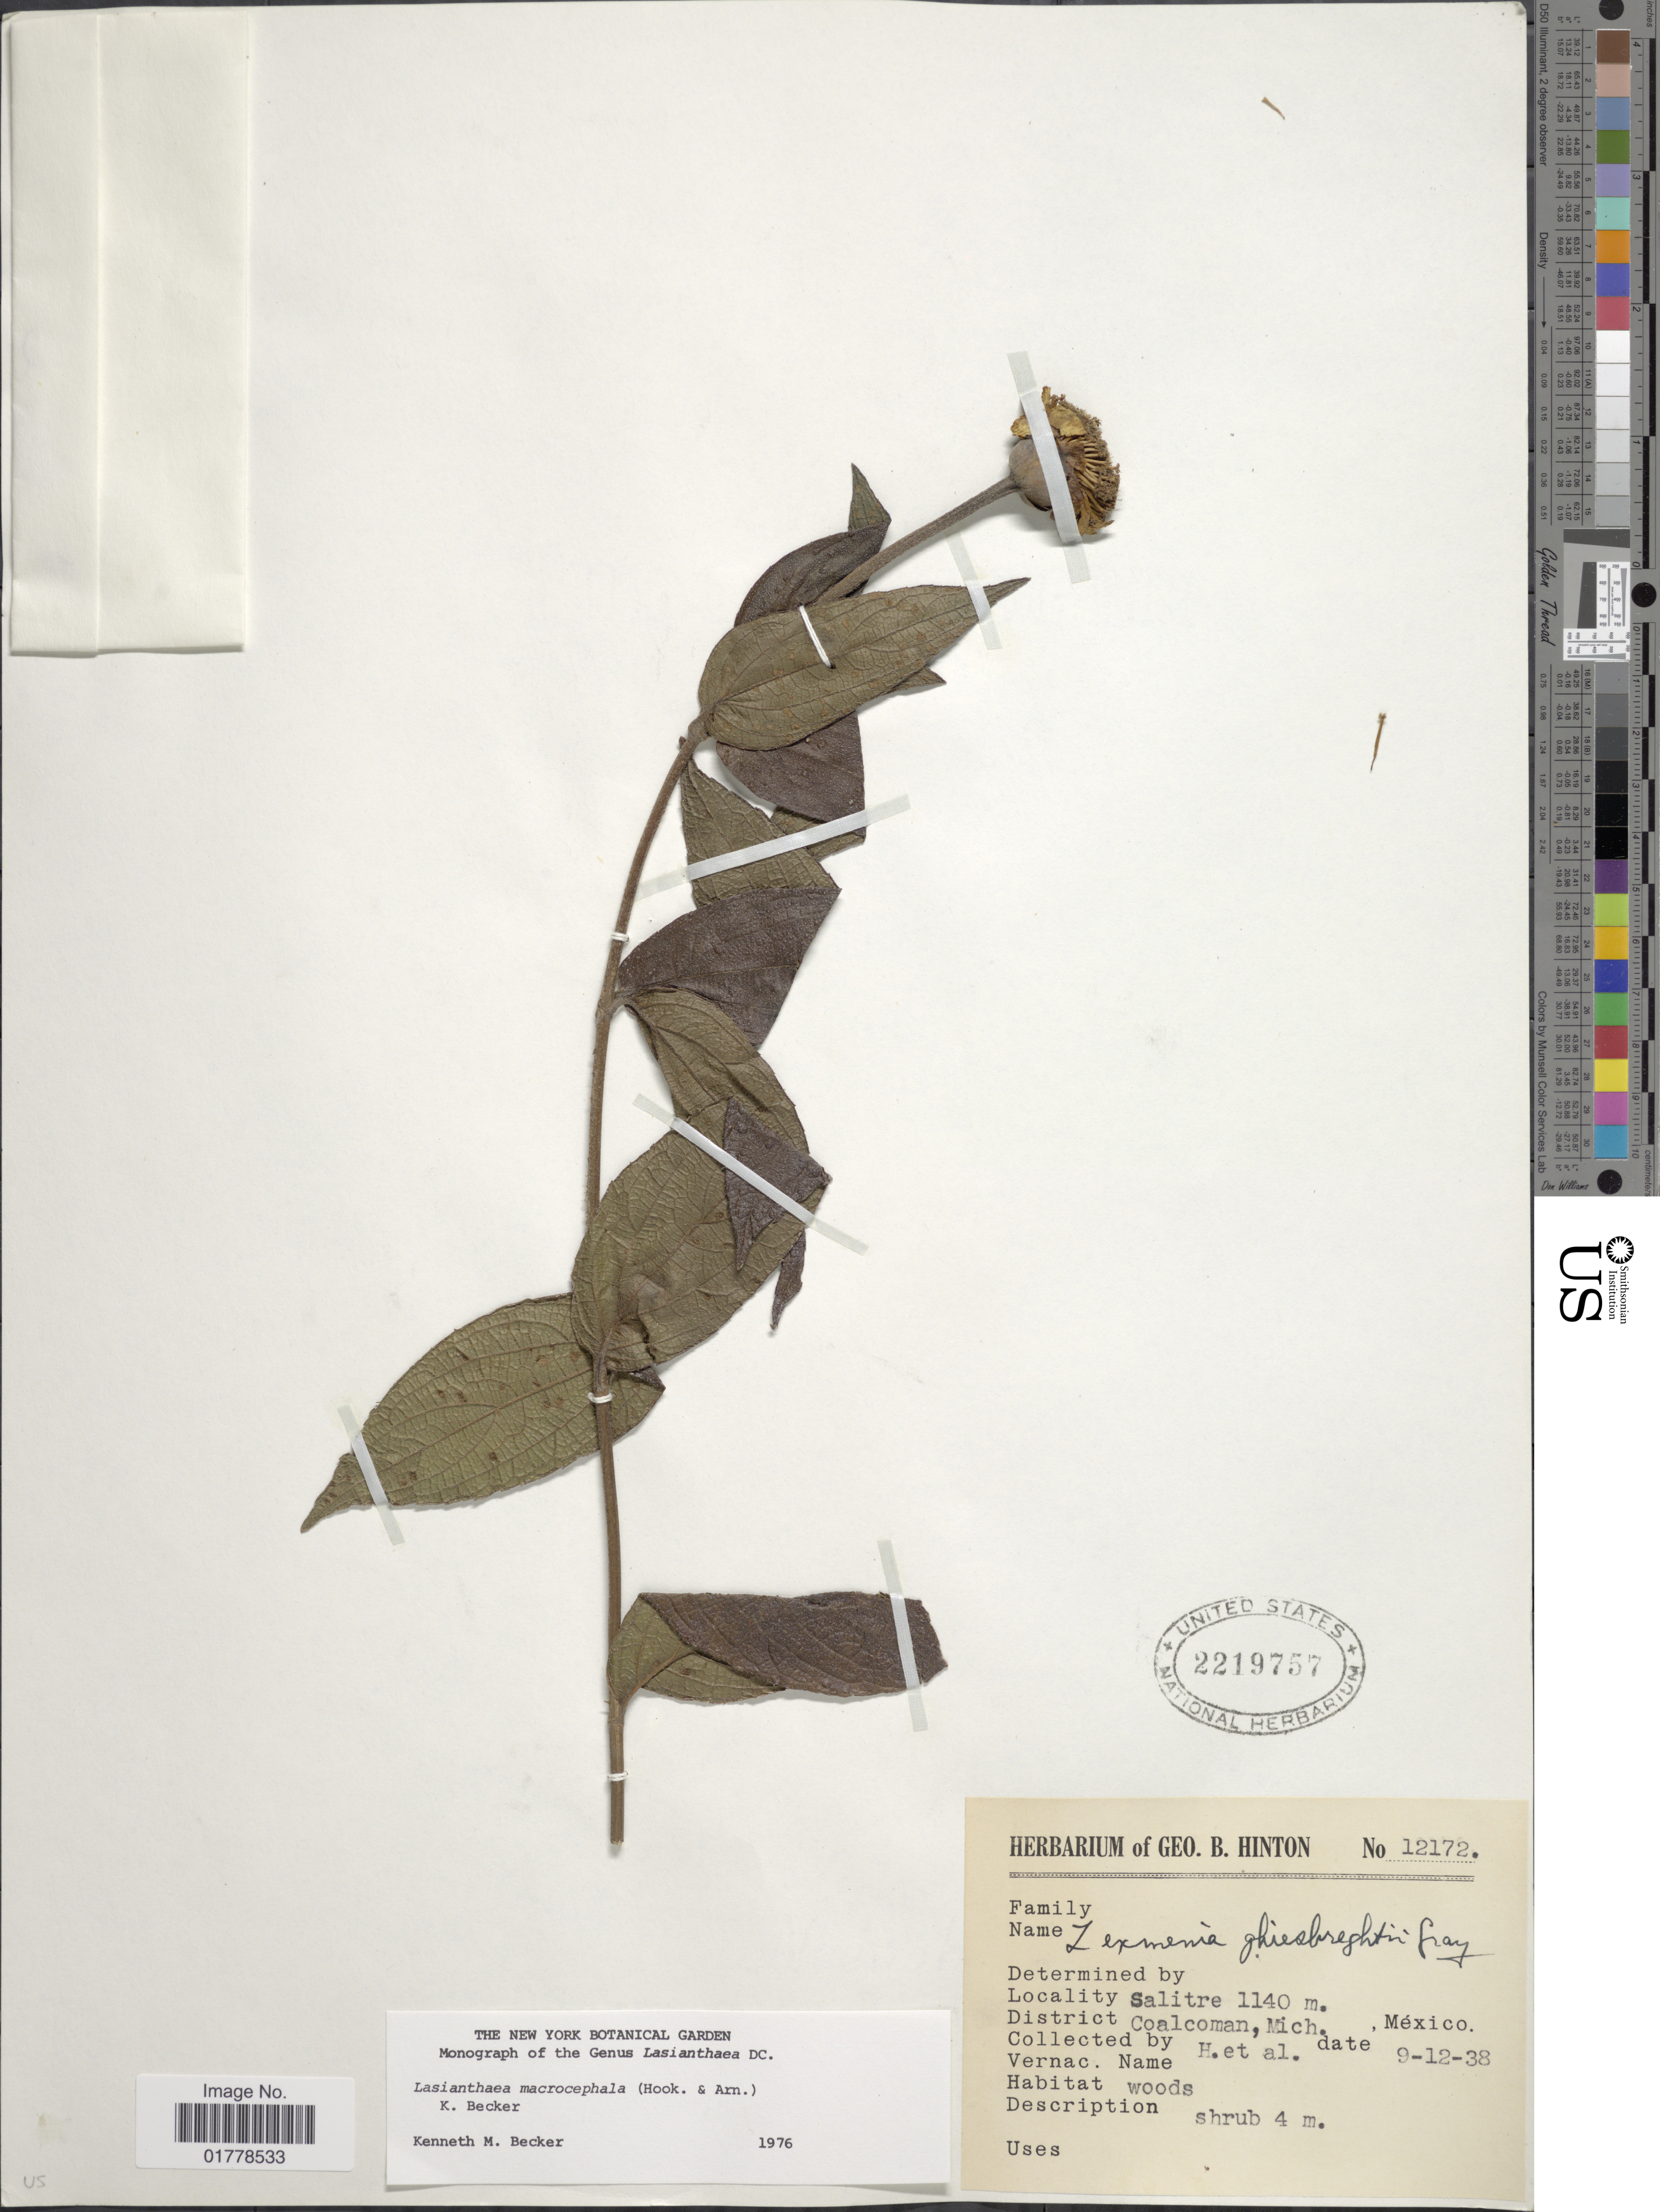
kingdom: Plantae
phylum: Tracheophyta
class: Magnoliopsida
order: Asterales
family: Asteraceae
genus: Lasianthaea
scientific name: Lasianthaea macrocephala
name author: (Hook. & Arn.) K.M. Becker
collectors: G. B. Hinton & et al.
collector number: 12172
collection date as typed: Transcribed d/m/y: 12/9/38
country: Mexico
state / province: Michoacán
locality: Salitre. District Coalcoman, Mich., México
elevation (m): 1140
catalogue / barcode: US 2219757